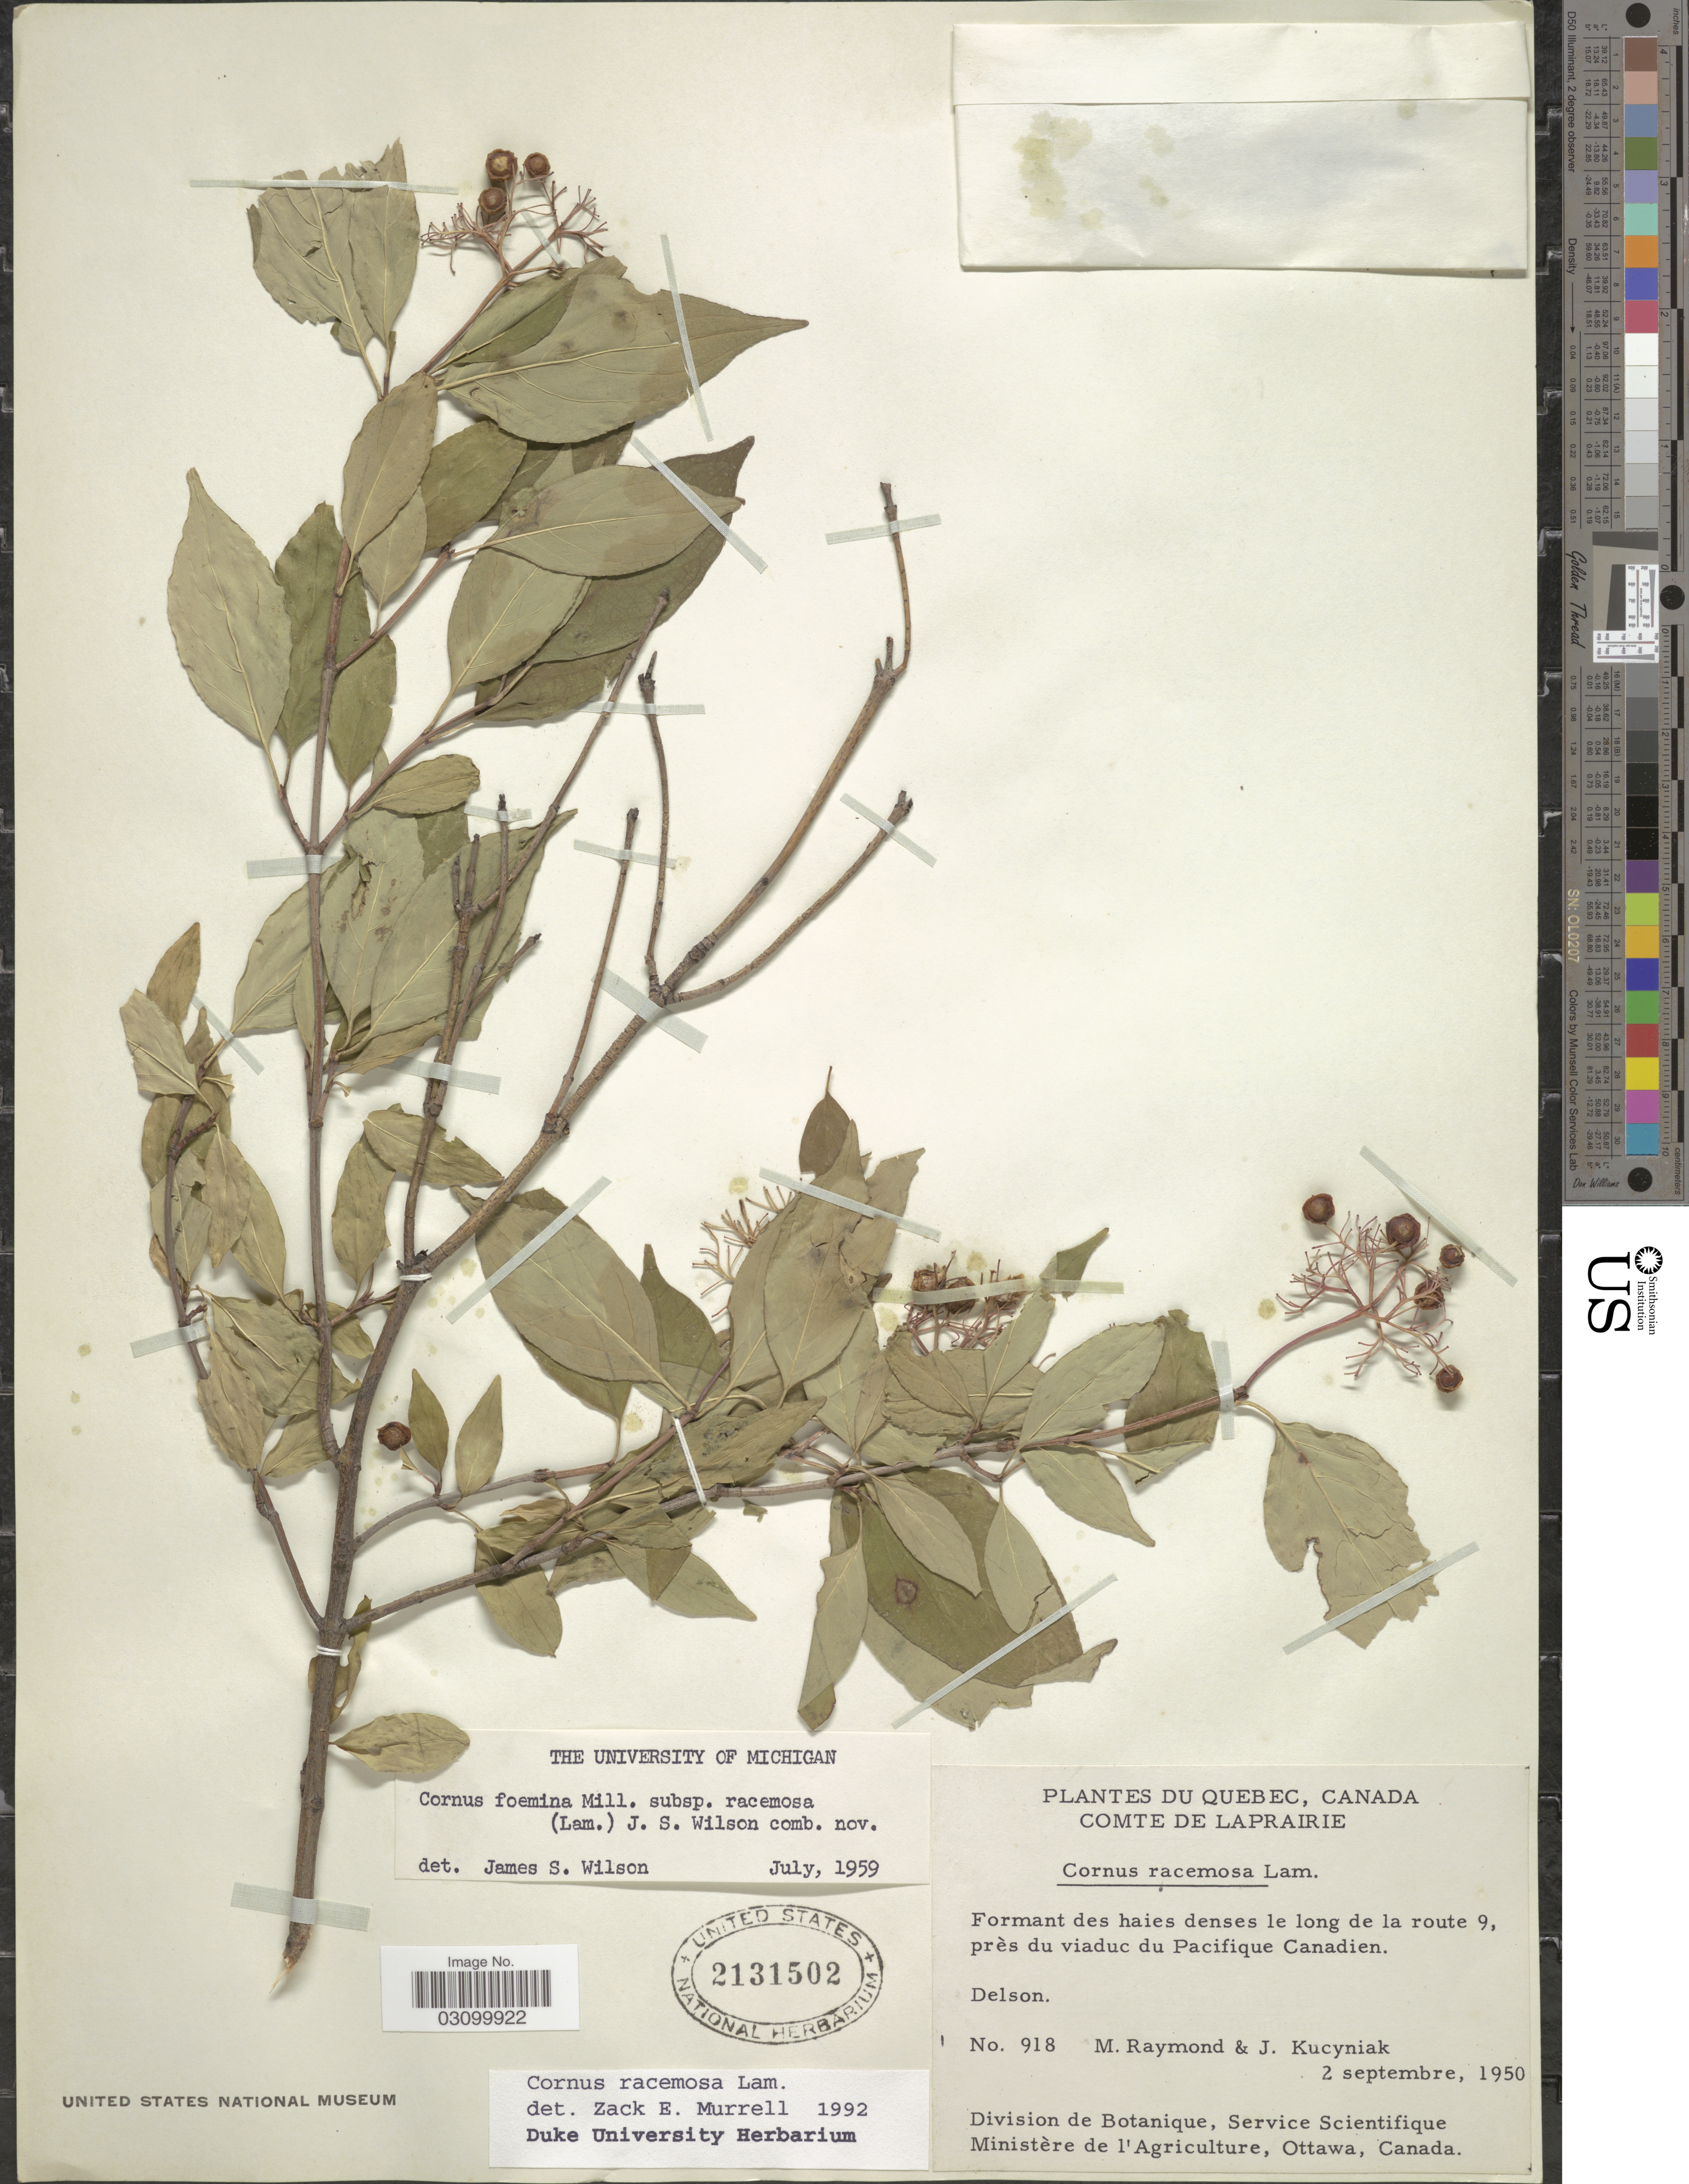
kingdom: Plantae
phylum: Tracheophyta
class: Magnoliopsida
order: Cornales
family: Cornaceae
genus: Cornus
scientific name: Cornus racemosa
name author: Lam.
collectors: M. Raymond & J. Kucyniak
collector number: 918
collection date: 1950-09-02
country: Canada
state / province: Quebec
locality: Comte de Laprairie. Formant des haies denses le long de la route 9, près du viaduc du Pacifique Canadien. Delson.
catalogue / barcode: US 2131502